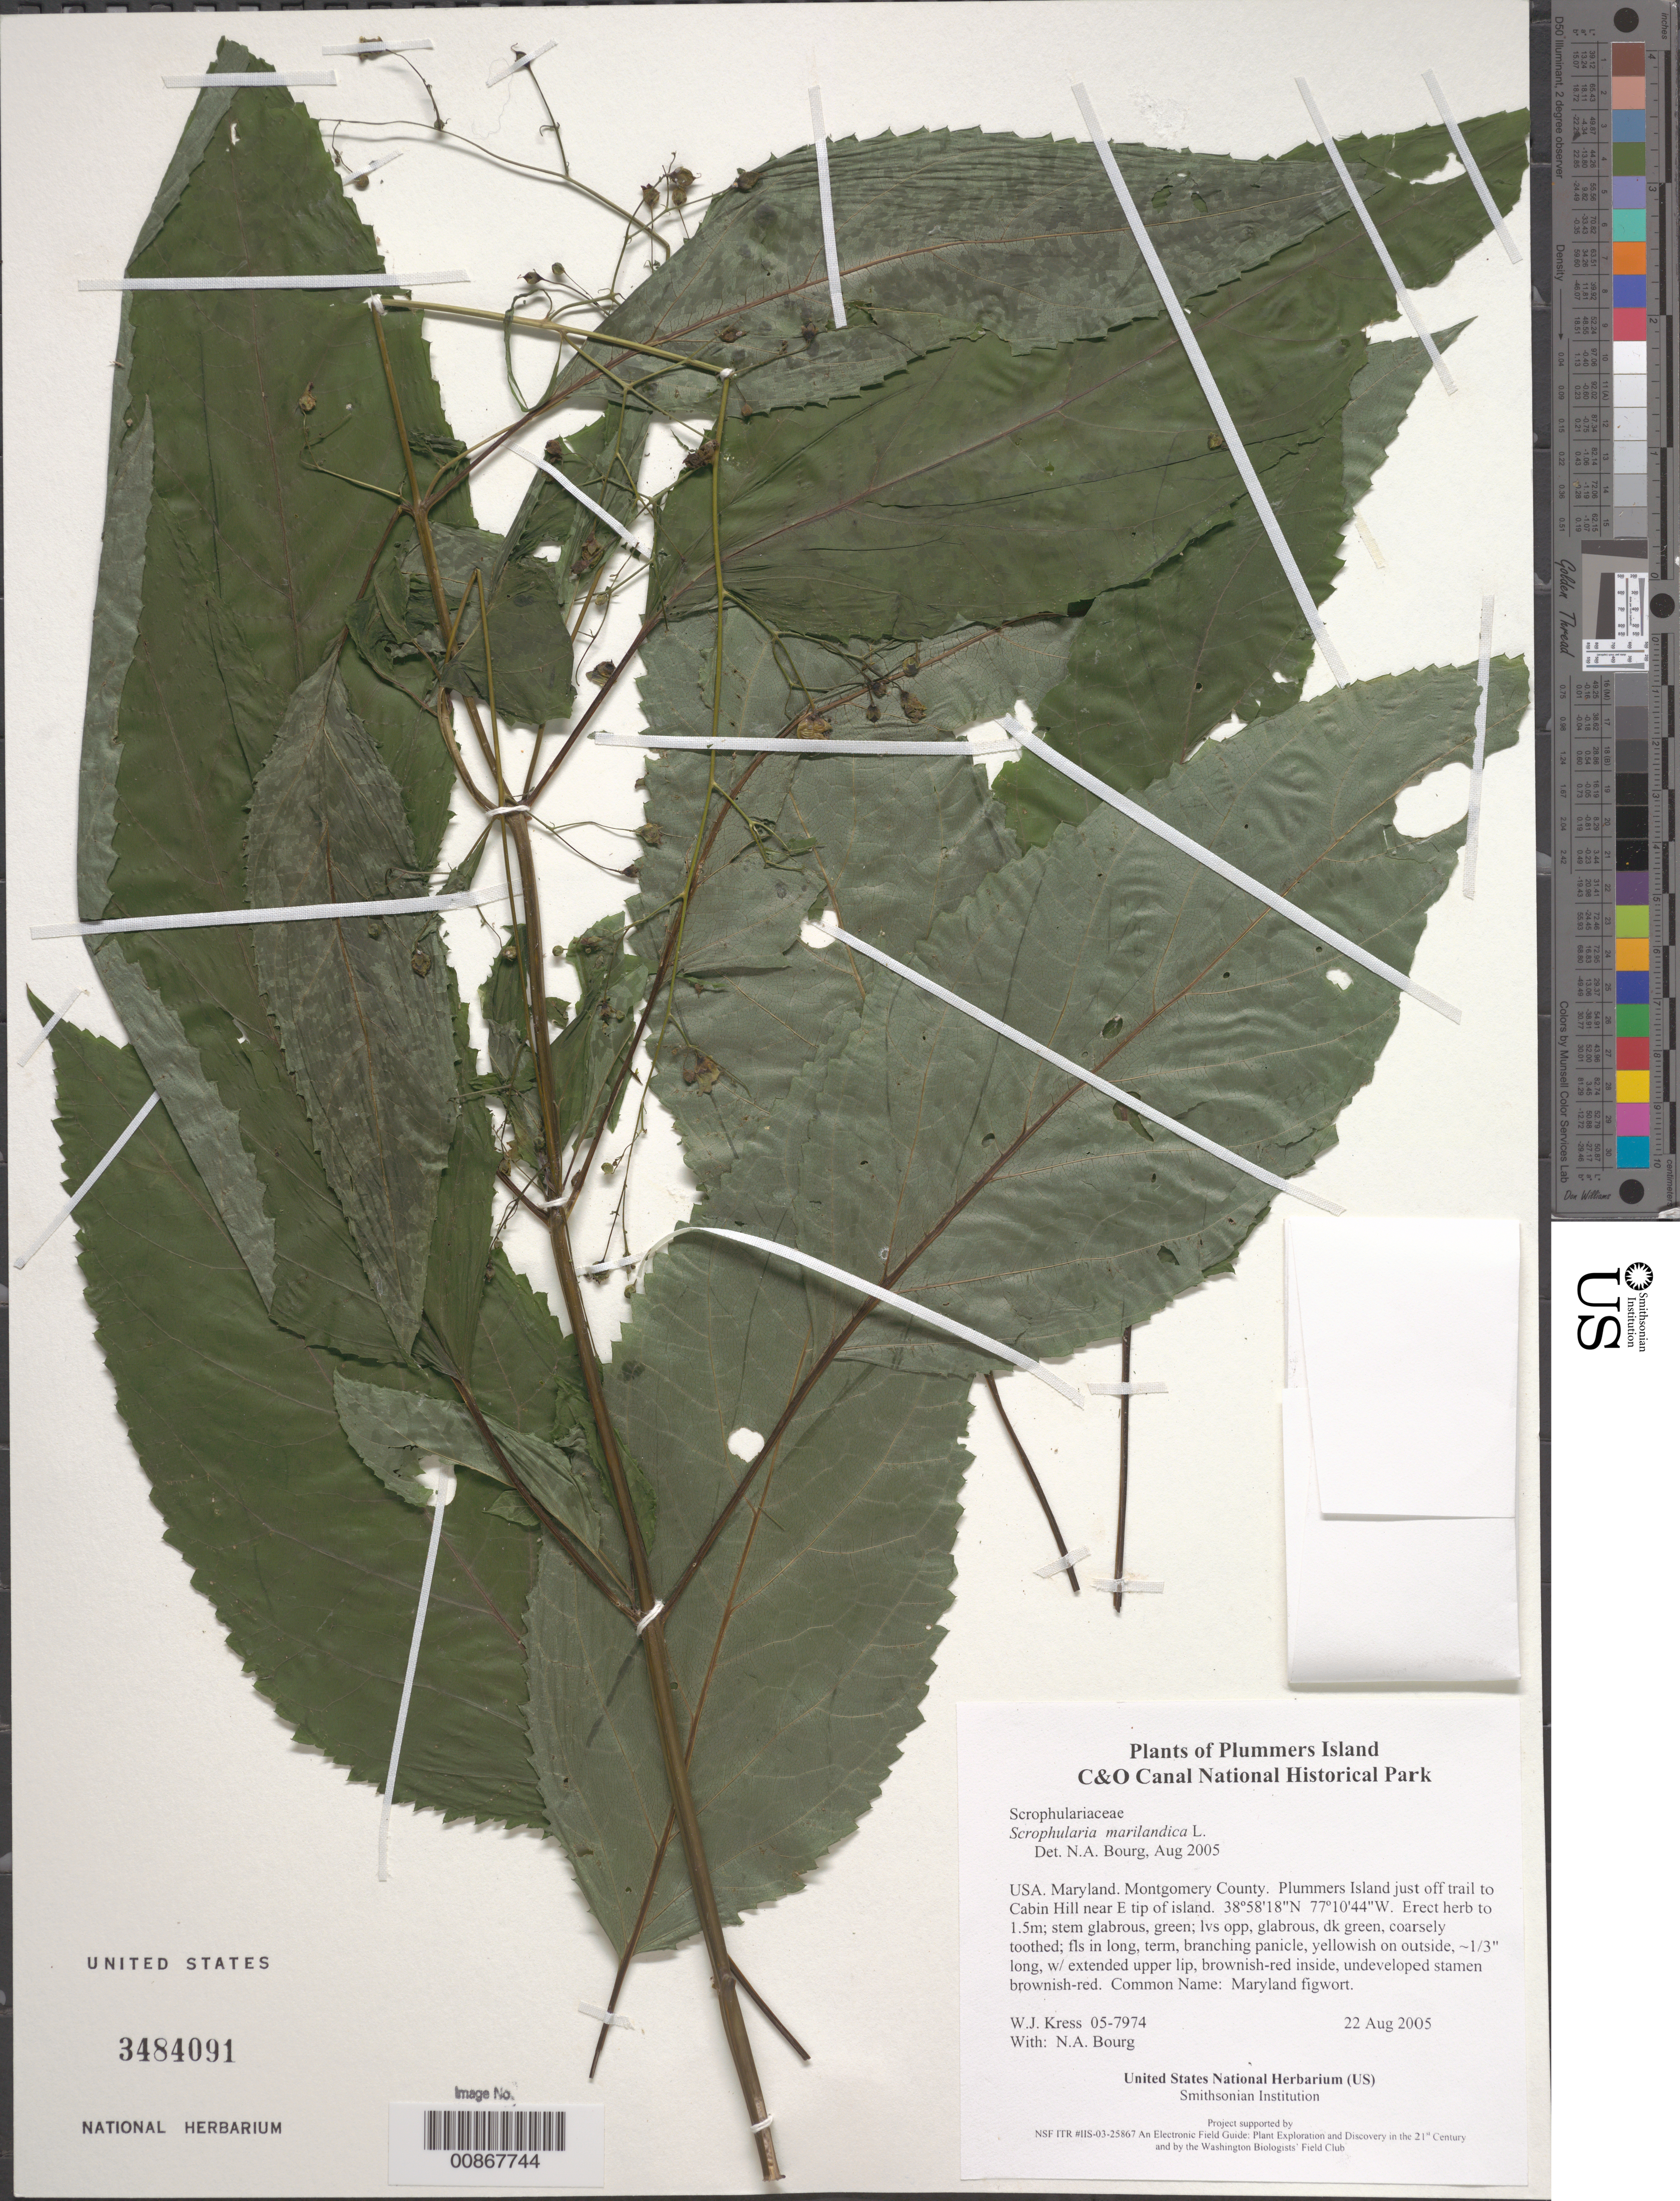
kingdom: Plantae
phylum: Tracheophyta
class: Magnoliopsida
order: Lamiales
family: Scrophulariaceae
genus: Scrophularia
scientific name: Scrophularia marilandica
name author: L.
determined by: Bourg, N. A.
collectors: W. J. Kress & N. A. Bourg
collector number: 05-7974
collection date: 2005-08-22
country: United States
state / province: Maryland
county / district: Montgomery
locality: Chesapeake and Ohio Canal National Historical Park, Plummers Island just off trail to Cabin Hill near E tip of island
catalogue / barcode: US 3484091